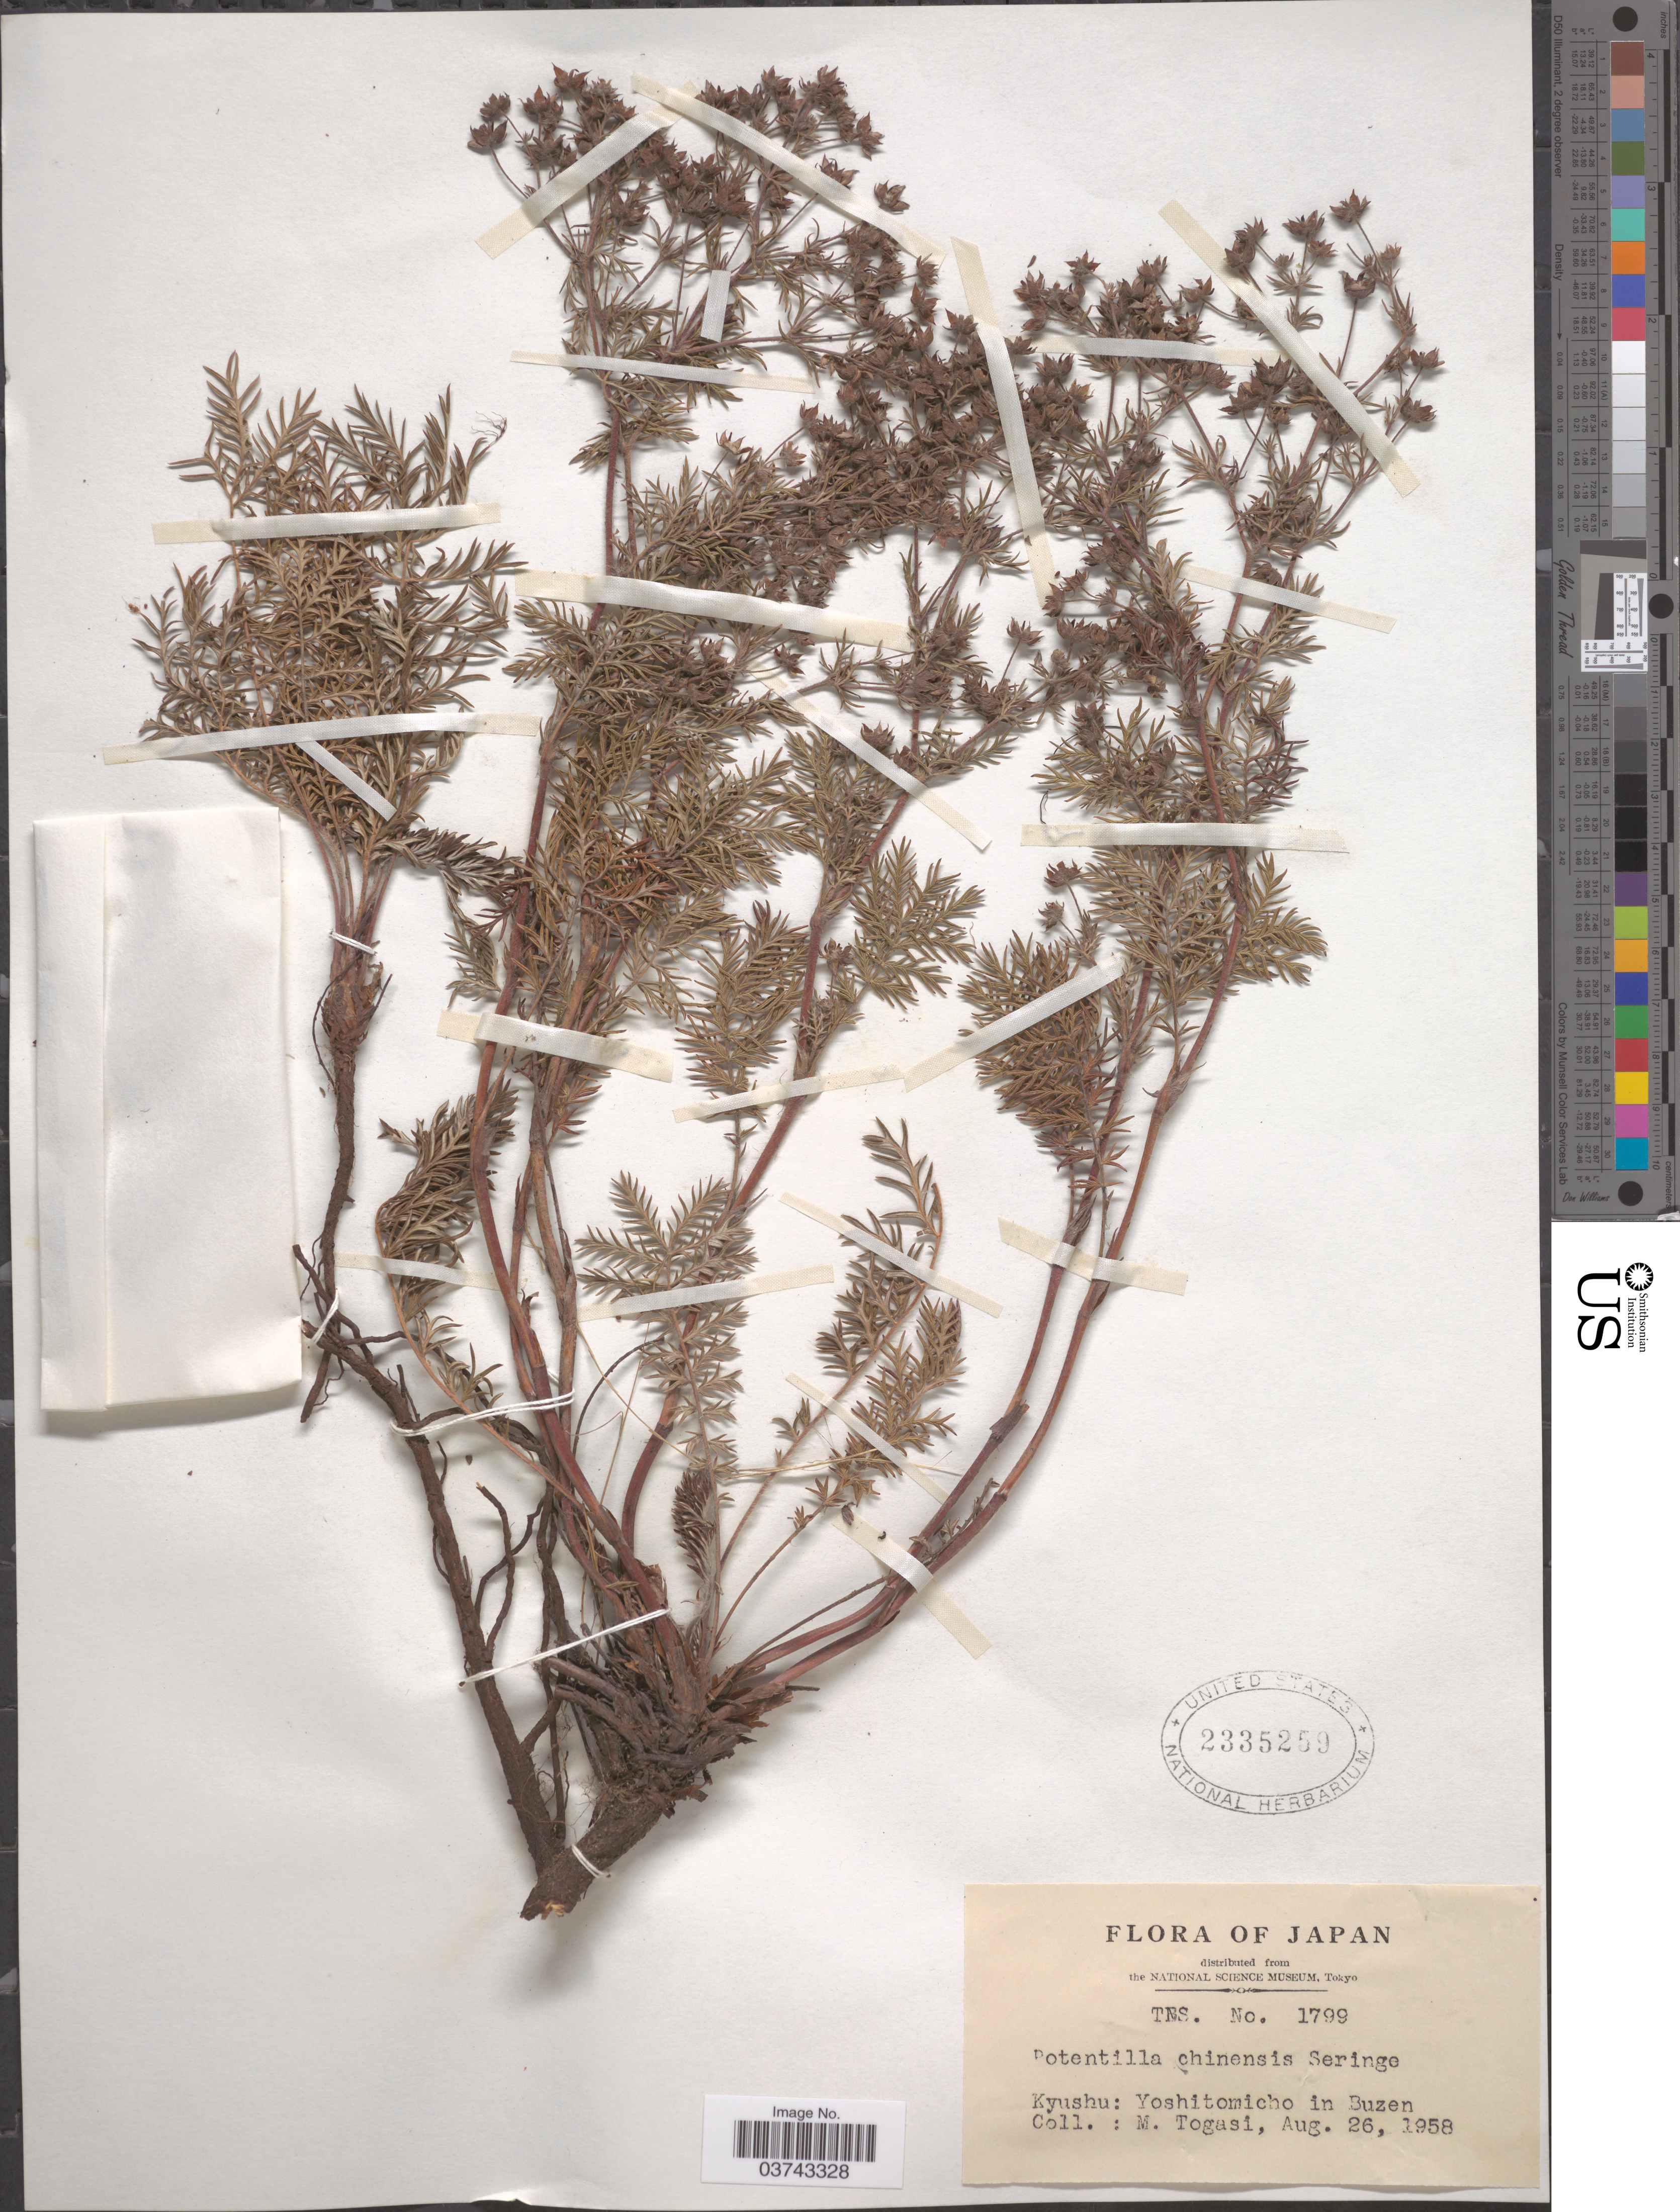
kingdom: Plantae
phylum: Tracheophyta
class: Magnoliopsida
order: Rosales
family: Rosaceae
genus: Potentilla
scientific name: Potentilla chinensis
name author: Ser.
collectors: M. Togasi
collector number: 1799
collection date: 1958-08-26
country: Japan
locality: Kyushu: Yoshitomicho in Buzen.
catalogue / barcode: US 2335259